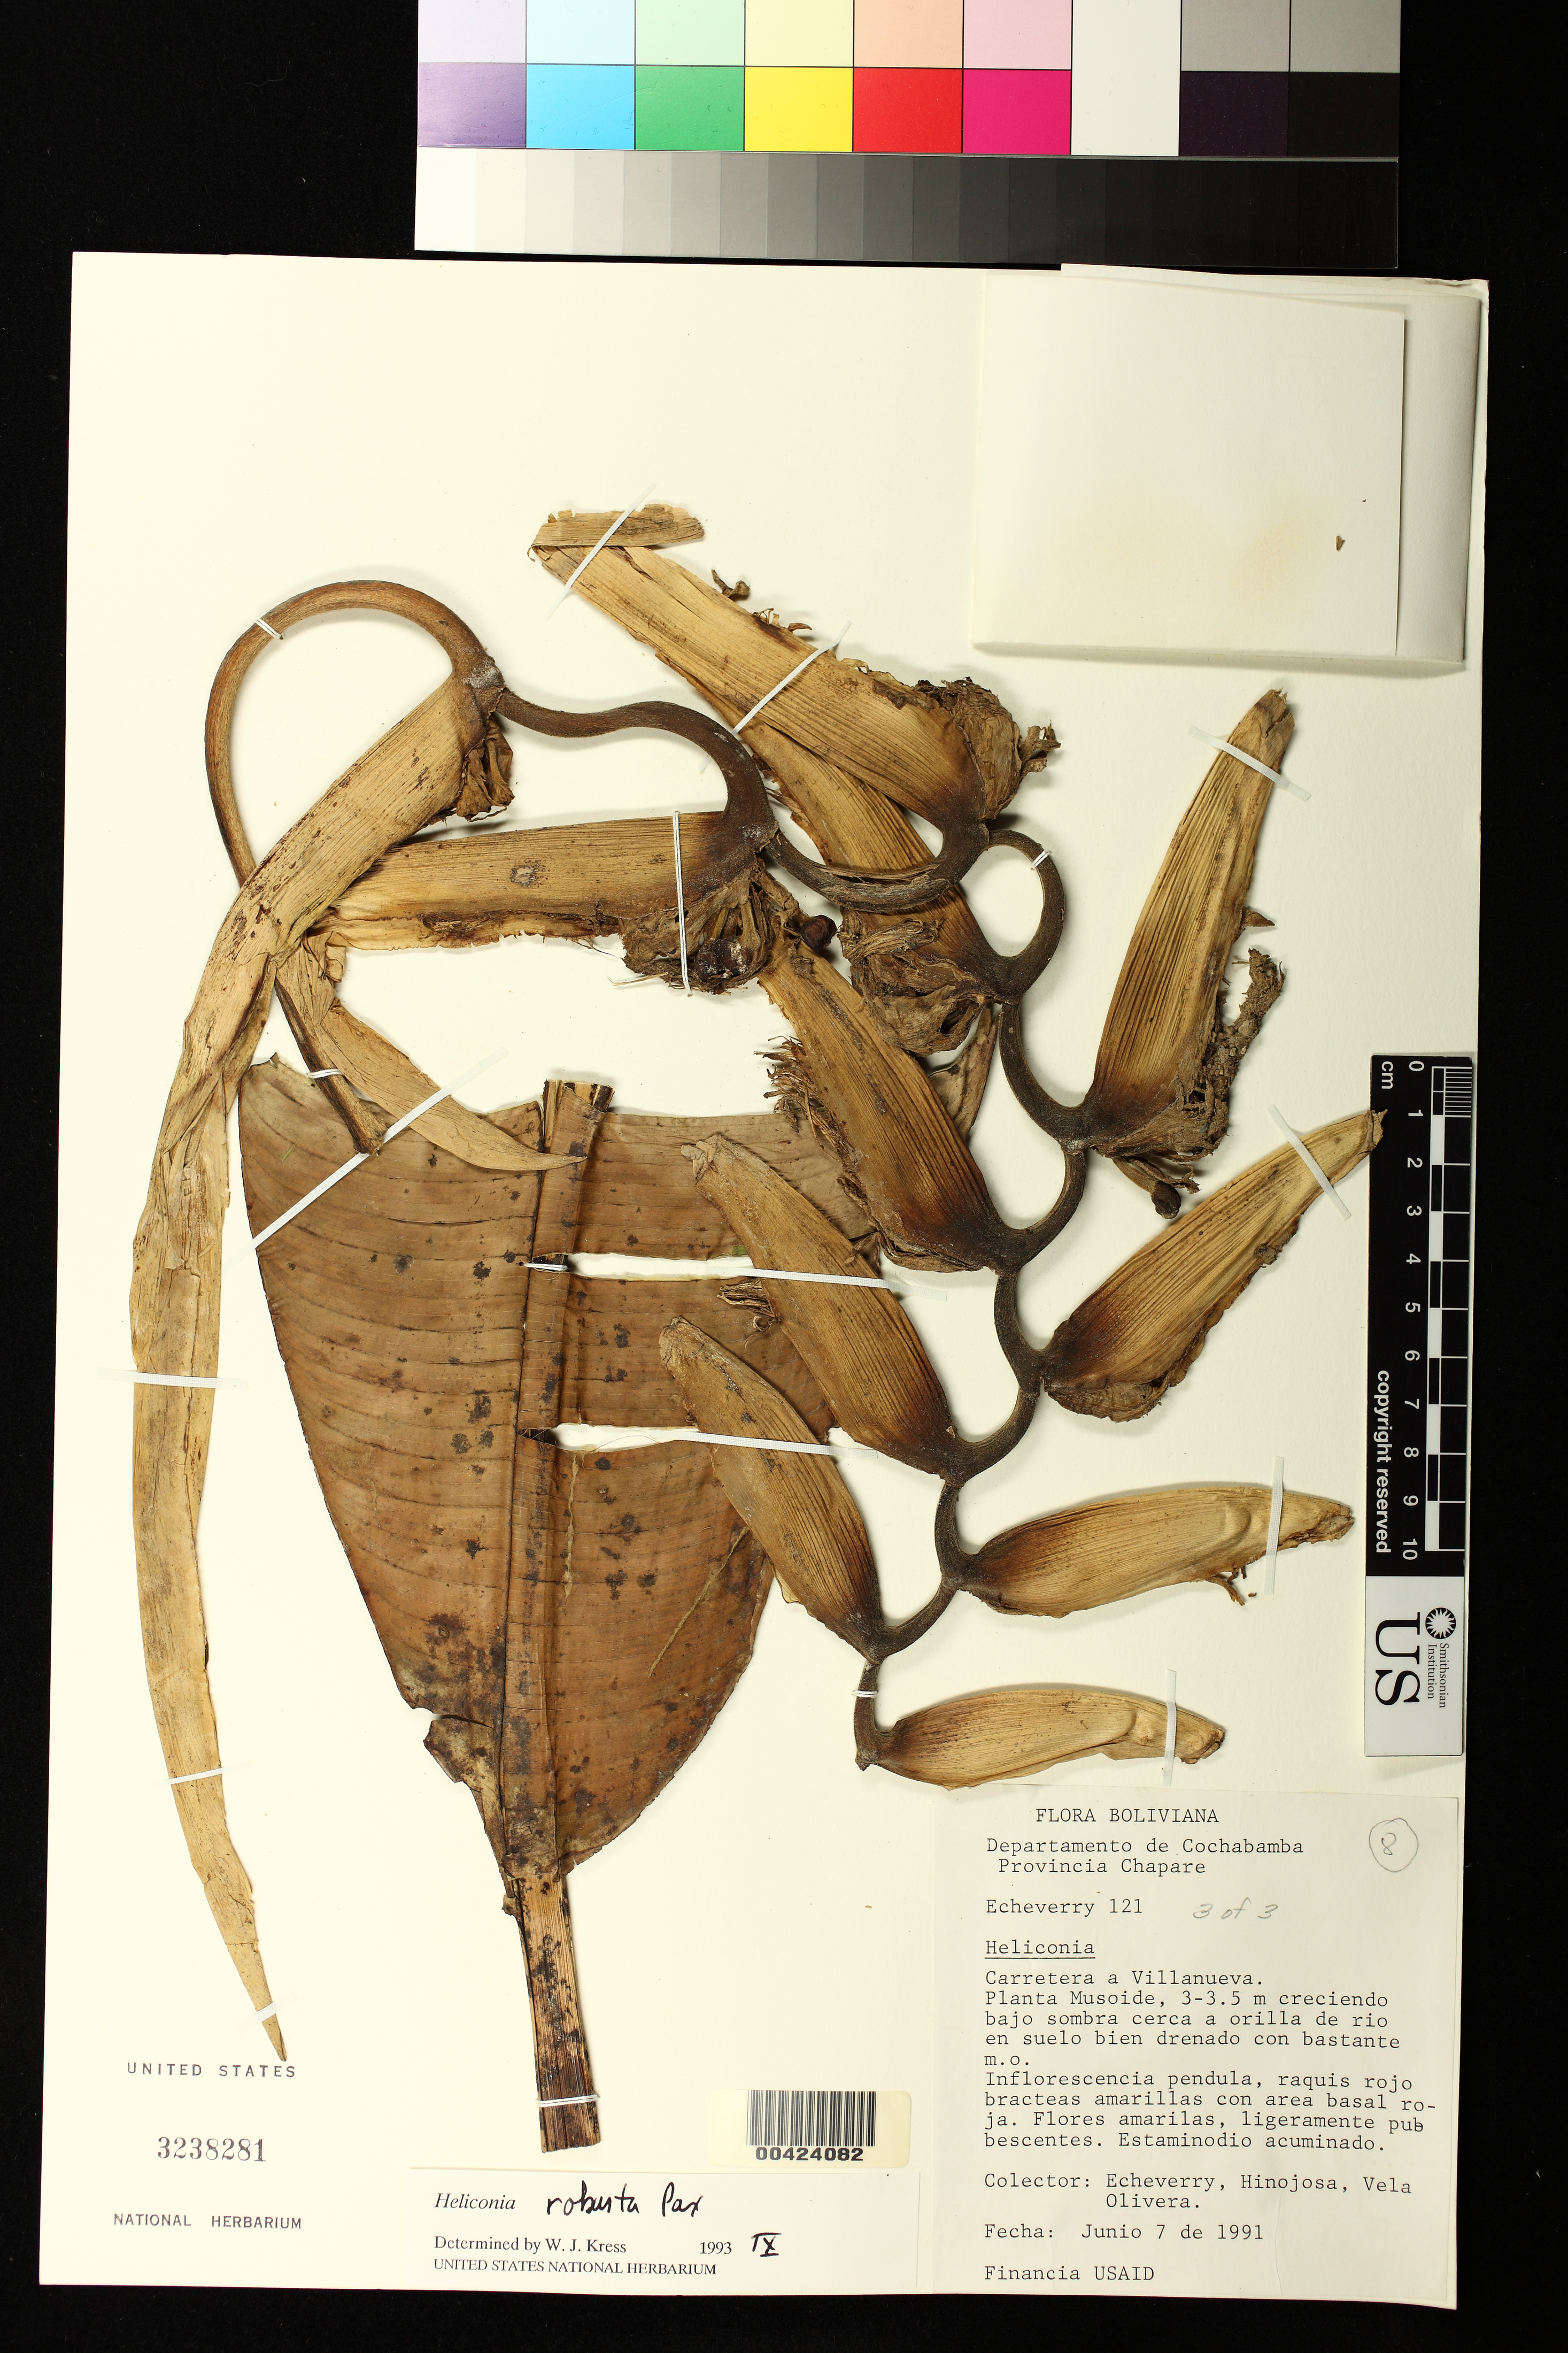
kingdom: Plantae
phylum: Tracheophyta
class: Liliopsida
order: Zingiberales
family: Heliconiaceae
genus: Heliconia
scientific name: Heliconia robusta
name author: Pax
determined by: Kress, W. J., (US), Smithsonian Institution - National Museum of Natural History (UNITED STATES)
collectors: -. Echeverry, -- Hinojosa, -. Olivera & -. Vela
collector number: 121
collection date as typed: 07 Jun 1991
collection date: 1991-06-07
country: Bolivia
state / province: Cochabamba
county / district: Chaparé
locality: Villanueva, Carretera a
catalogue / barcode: US 3238281